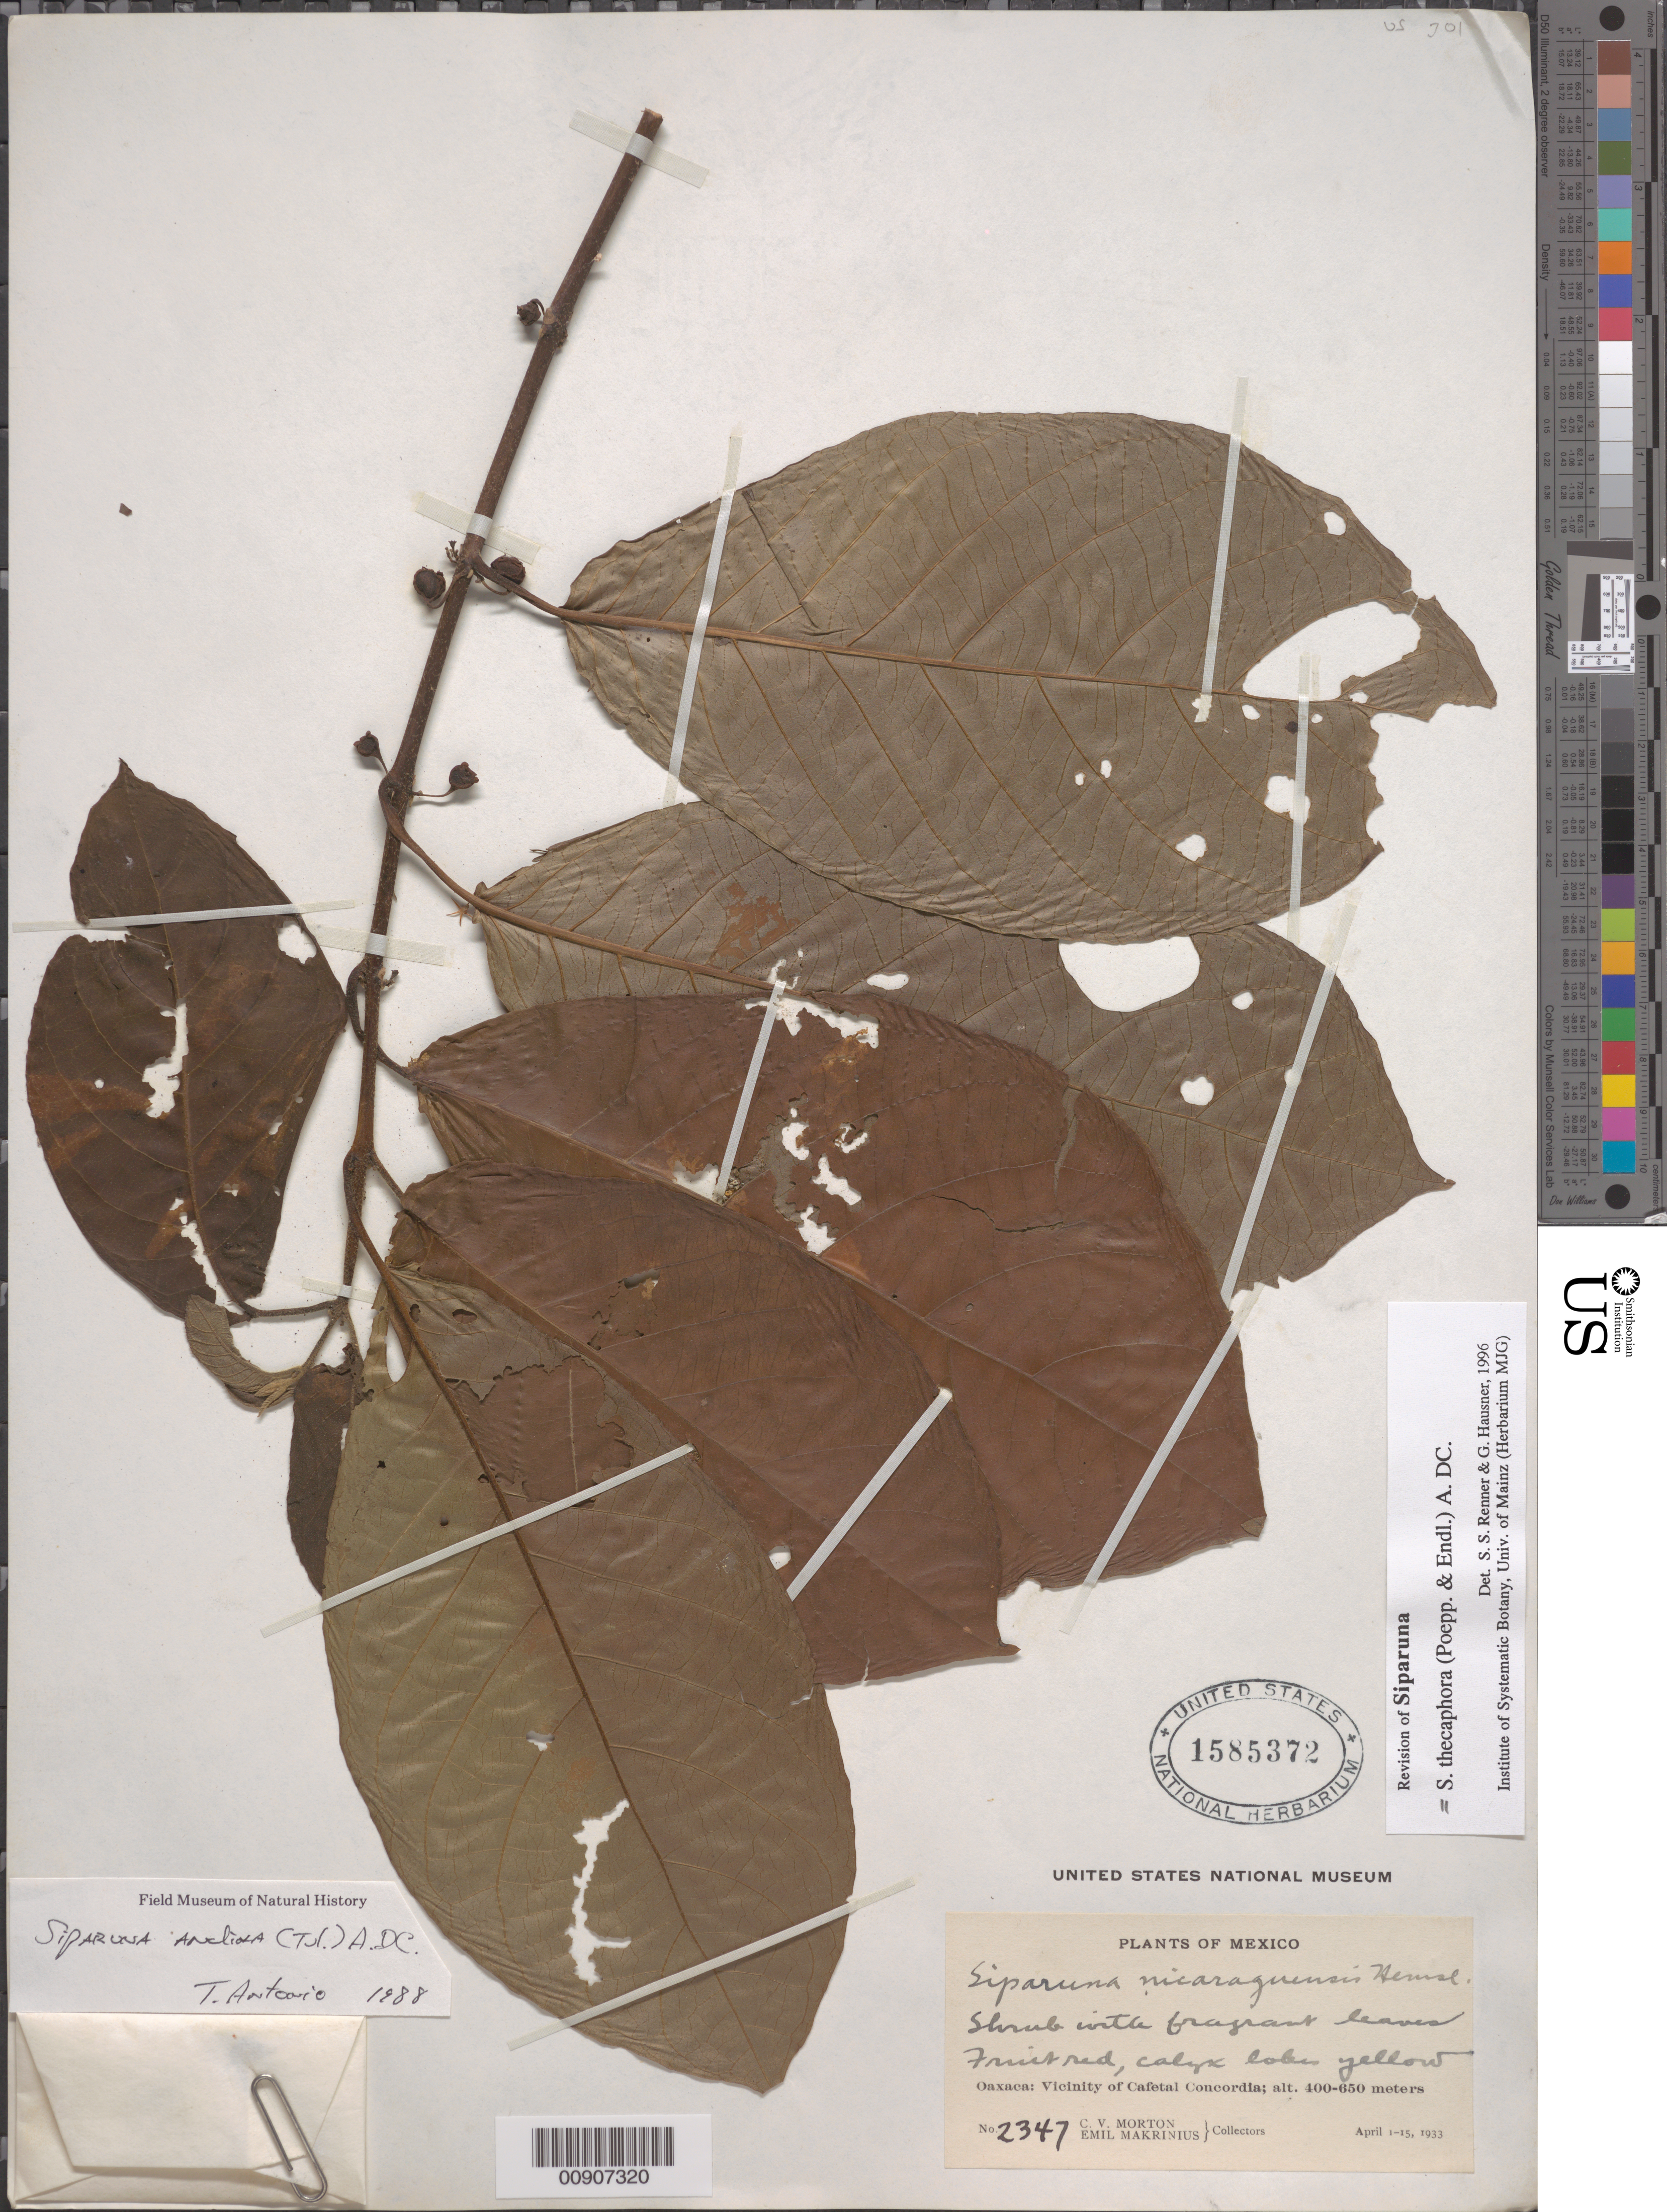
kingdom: Plantae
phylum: Tracheophyta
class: Magnoliopsida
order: Laurales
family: Siparunaceae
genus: Siparuna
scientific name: Siparuna thecaphora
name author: (Poepp. & Endl.) A. DC.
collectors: C. V. Morton & E. Makrinius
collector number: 2347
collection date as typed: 01 Apr 1933 to 15 Apr 1933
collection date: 1933-04-01/1933-04-15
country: Mexico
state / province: Oaxaca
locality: Oaxaca: Vicinity of Cafetal Concordia.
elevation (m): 650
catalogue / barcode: US 1585372